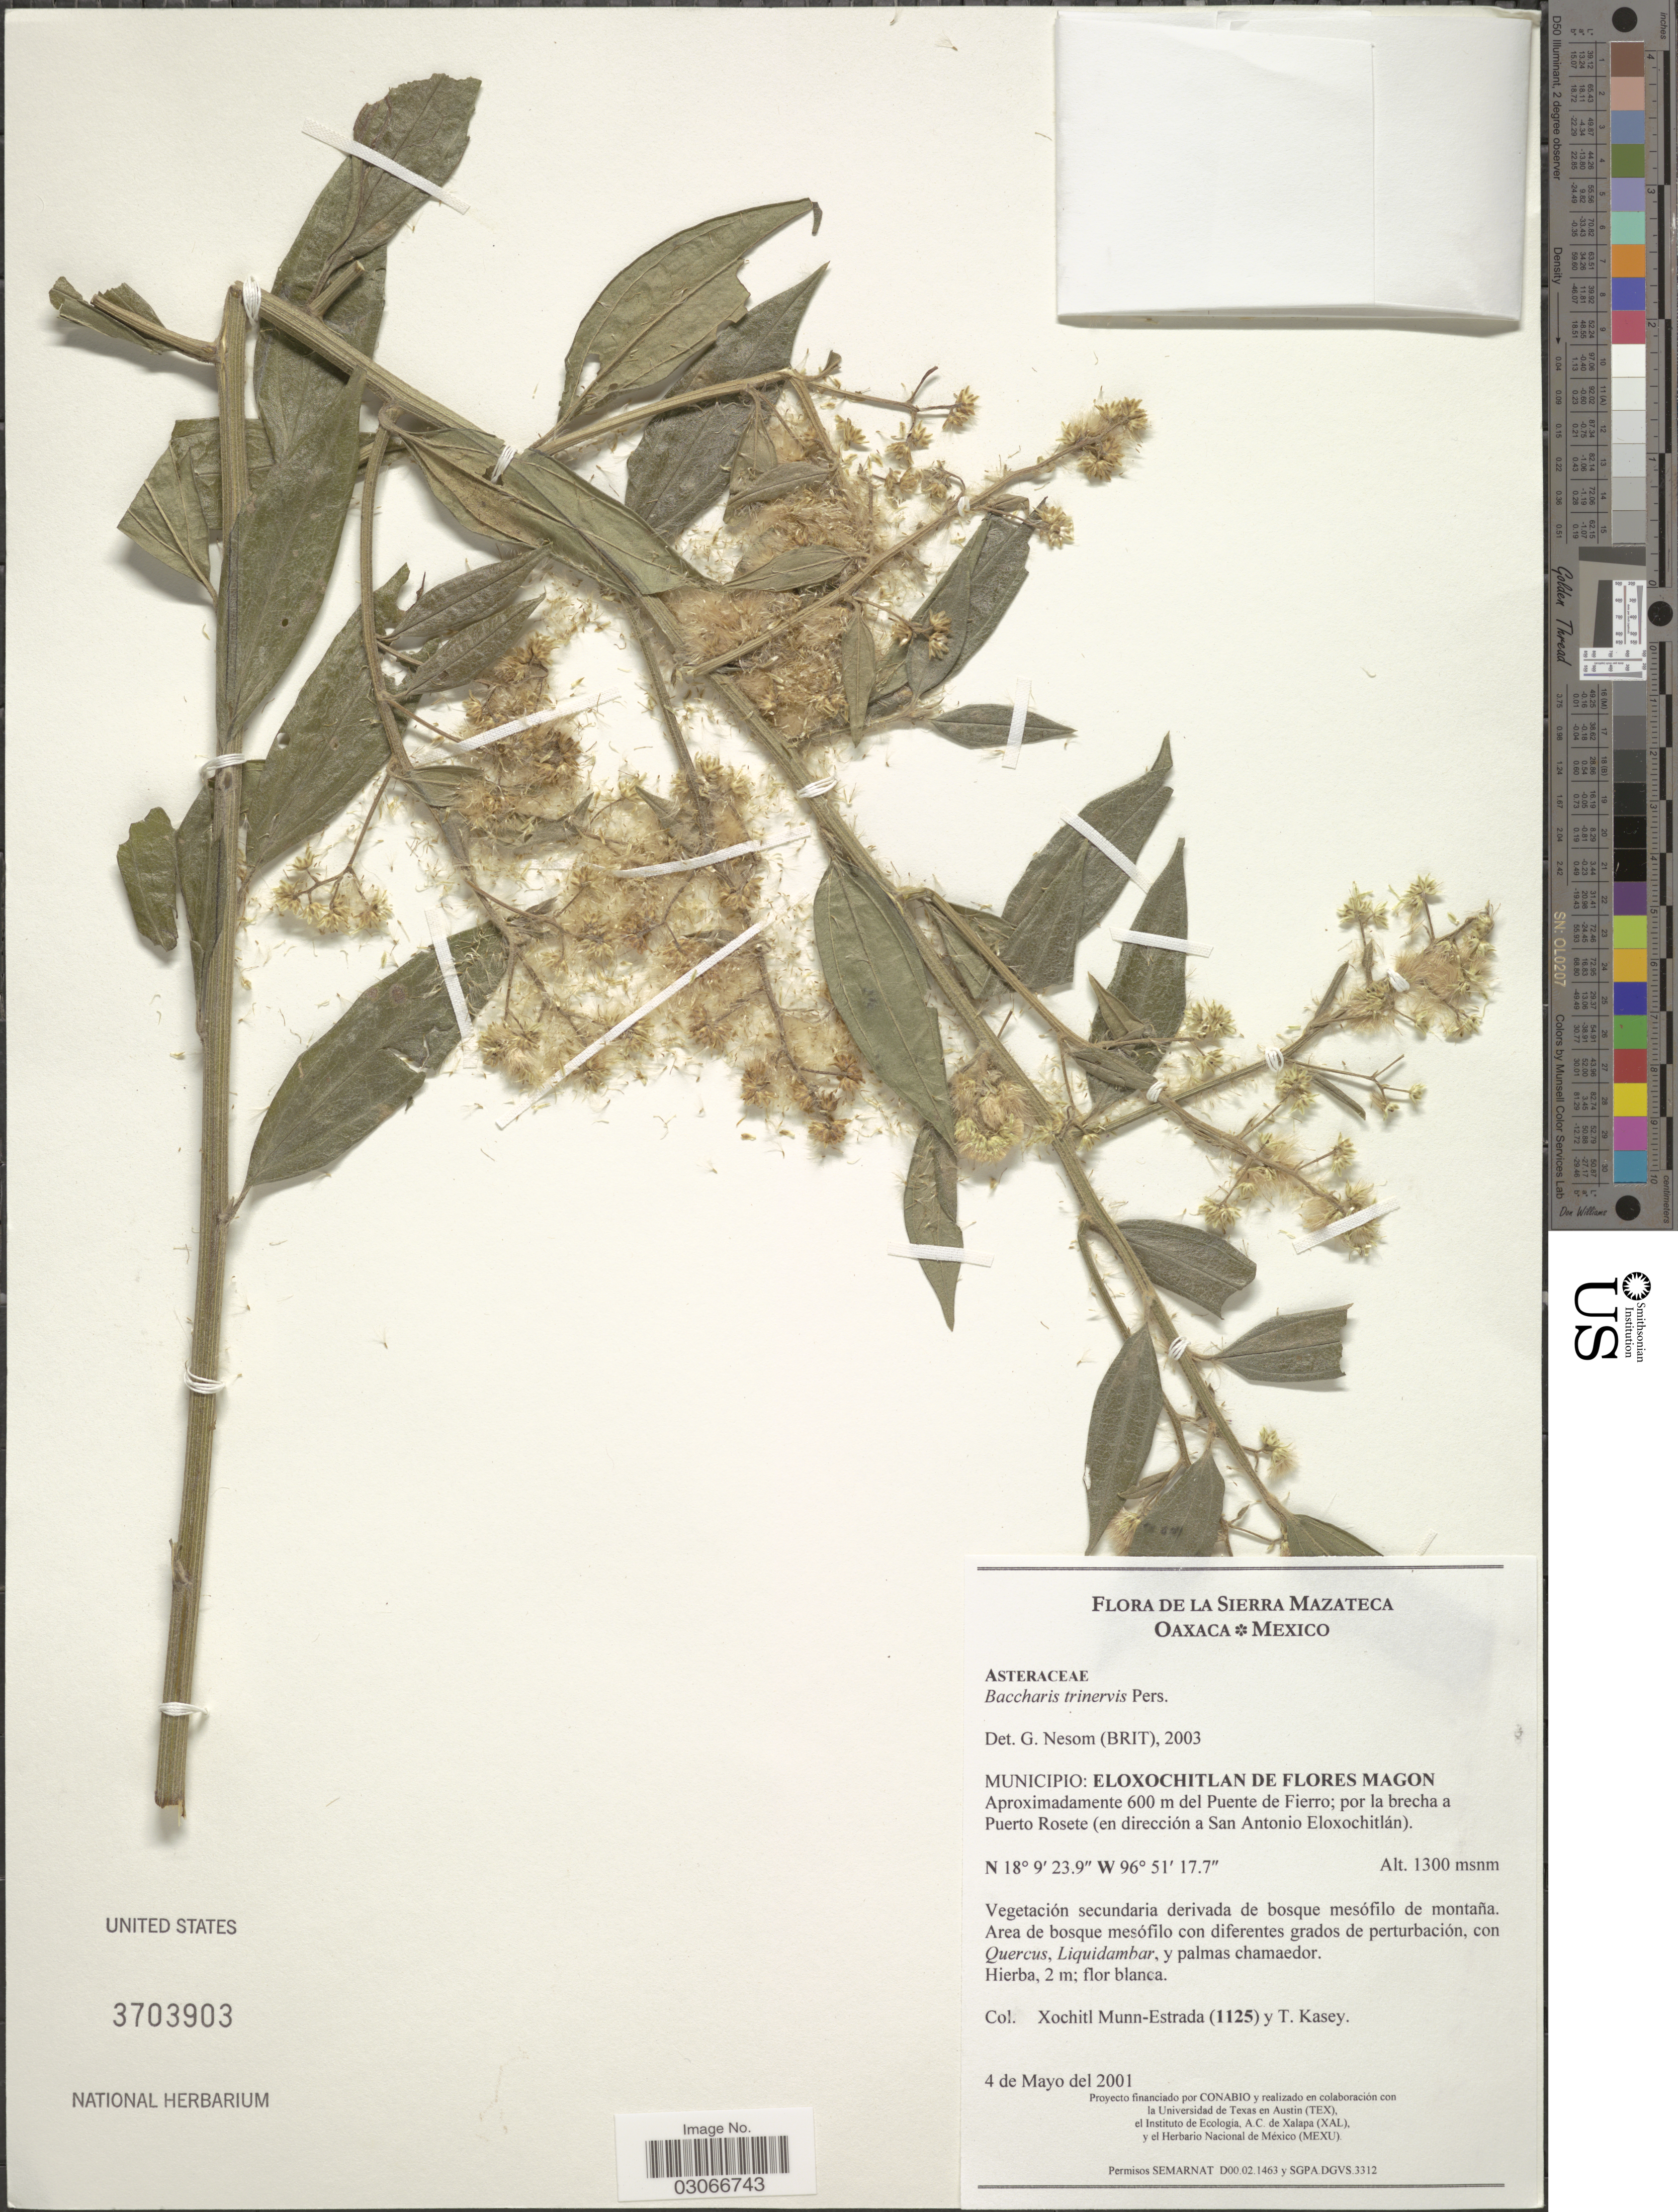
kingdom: Plantae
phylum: Tracheophyta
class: Magnoliopsida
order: Asterales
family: Asteraceae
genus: Baccharis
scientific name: Baccharis trinervis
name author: (Lam.) Pers.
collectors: X. Munn-Estrada & T. Kasey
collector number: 1125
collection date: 2001-05-04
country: Mexico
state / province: Oaxaca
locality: La Sierra Mazateca. Municipio: Eloxochitlan de Flores Magon. Aproximadamente 600 m del Puente de Fierro; por la brecha a Puerto Rosete (en dirección a San Antonio Eloxochitlán).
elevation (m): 1300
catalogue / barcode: US 3703903